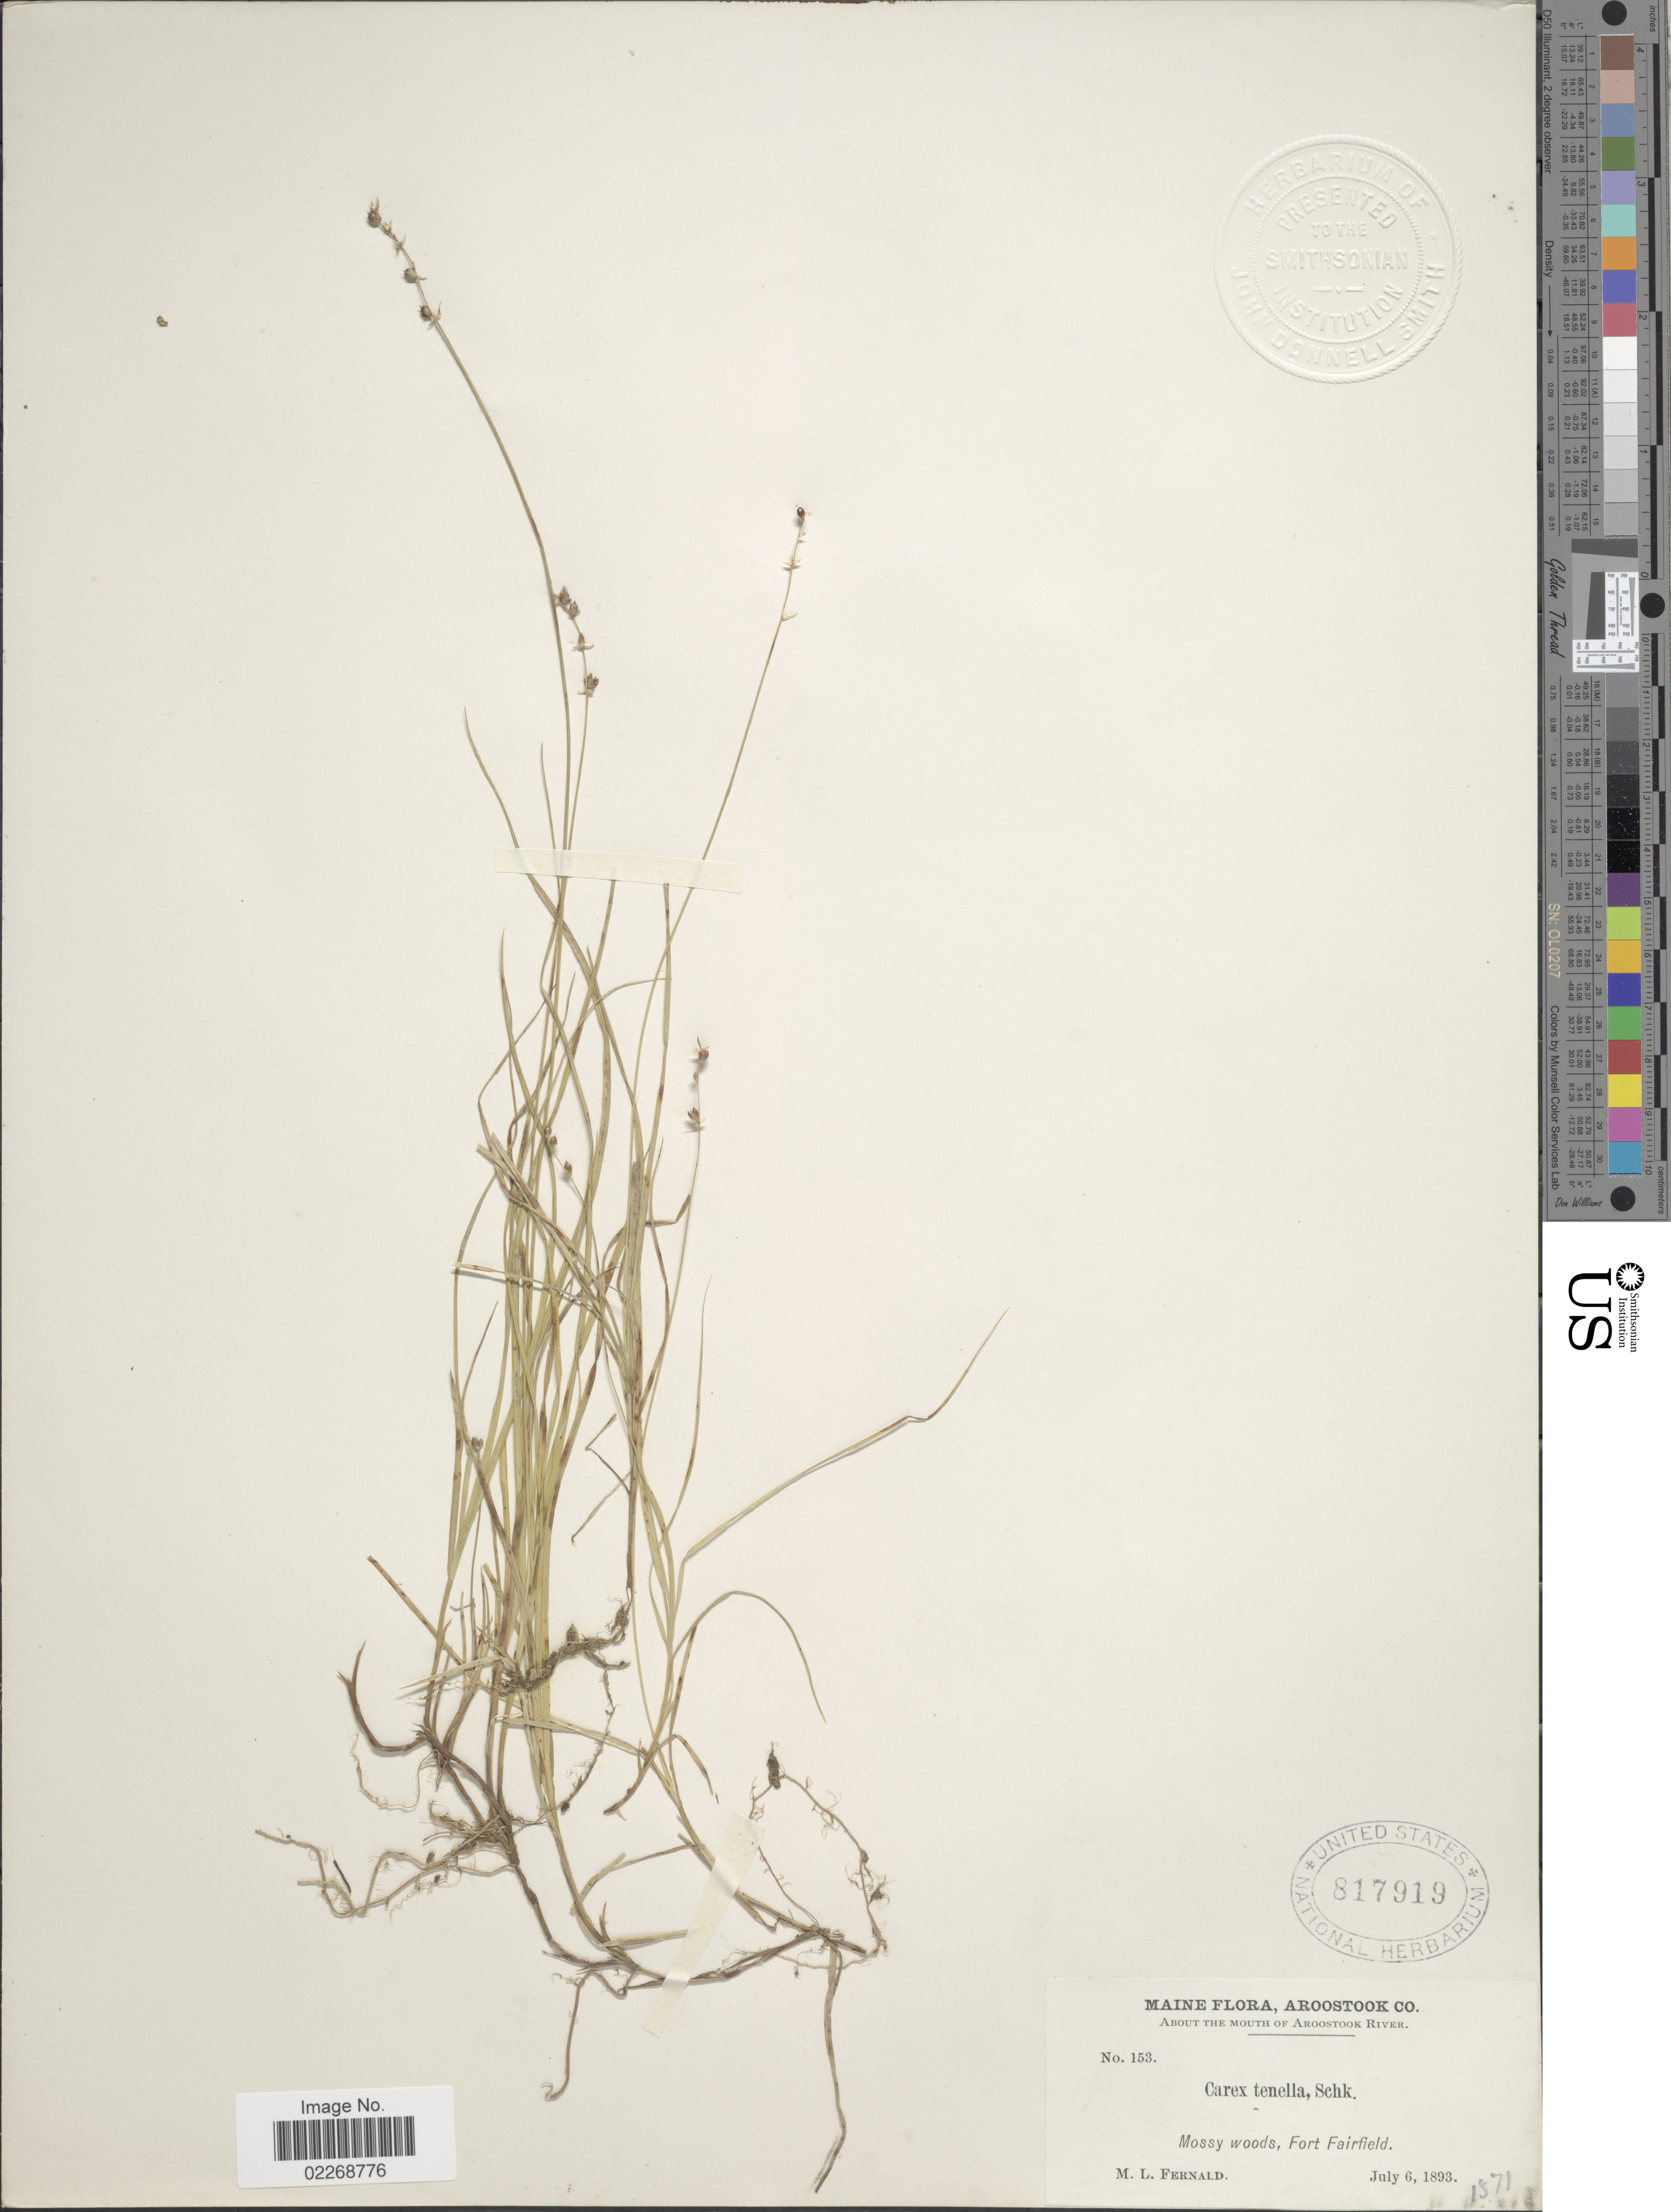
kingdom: Plantae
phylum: Tracheophyta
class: Liliopsida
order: Poales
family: Cyperaceae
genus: Carex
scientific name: Carex disperma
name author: Dewey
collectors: M. L. Fernald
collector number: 153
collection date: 1893-07-06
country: United States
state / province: Maine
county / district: Aroostook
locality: About the Mouth of Aroostook River. Mossy woods, Fort Fairfield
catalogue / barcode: US 817919